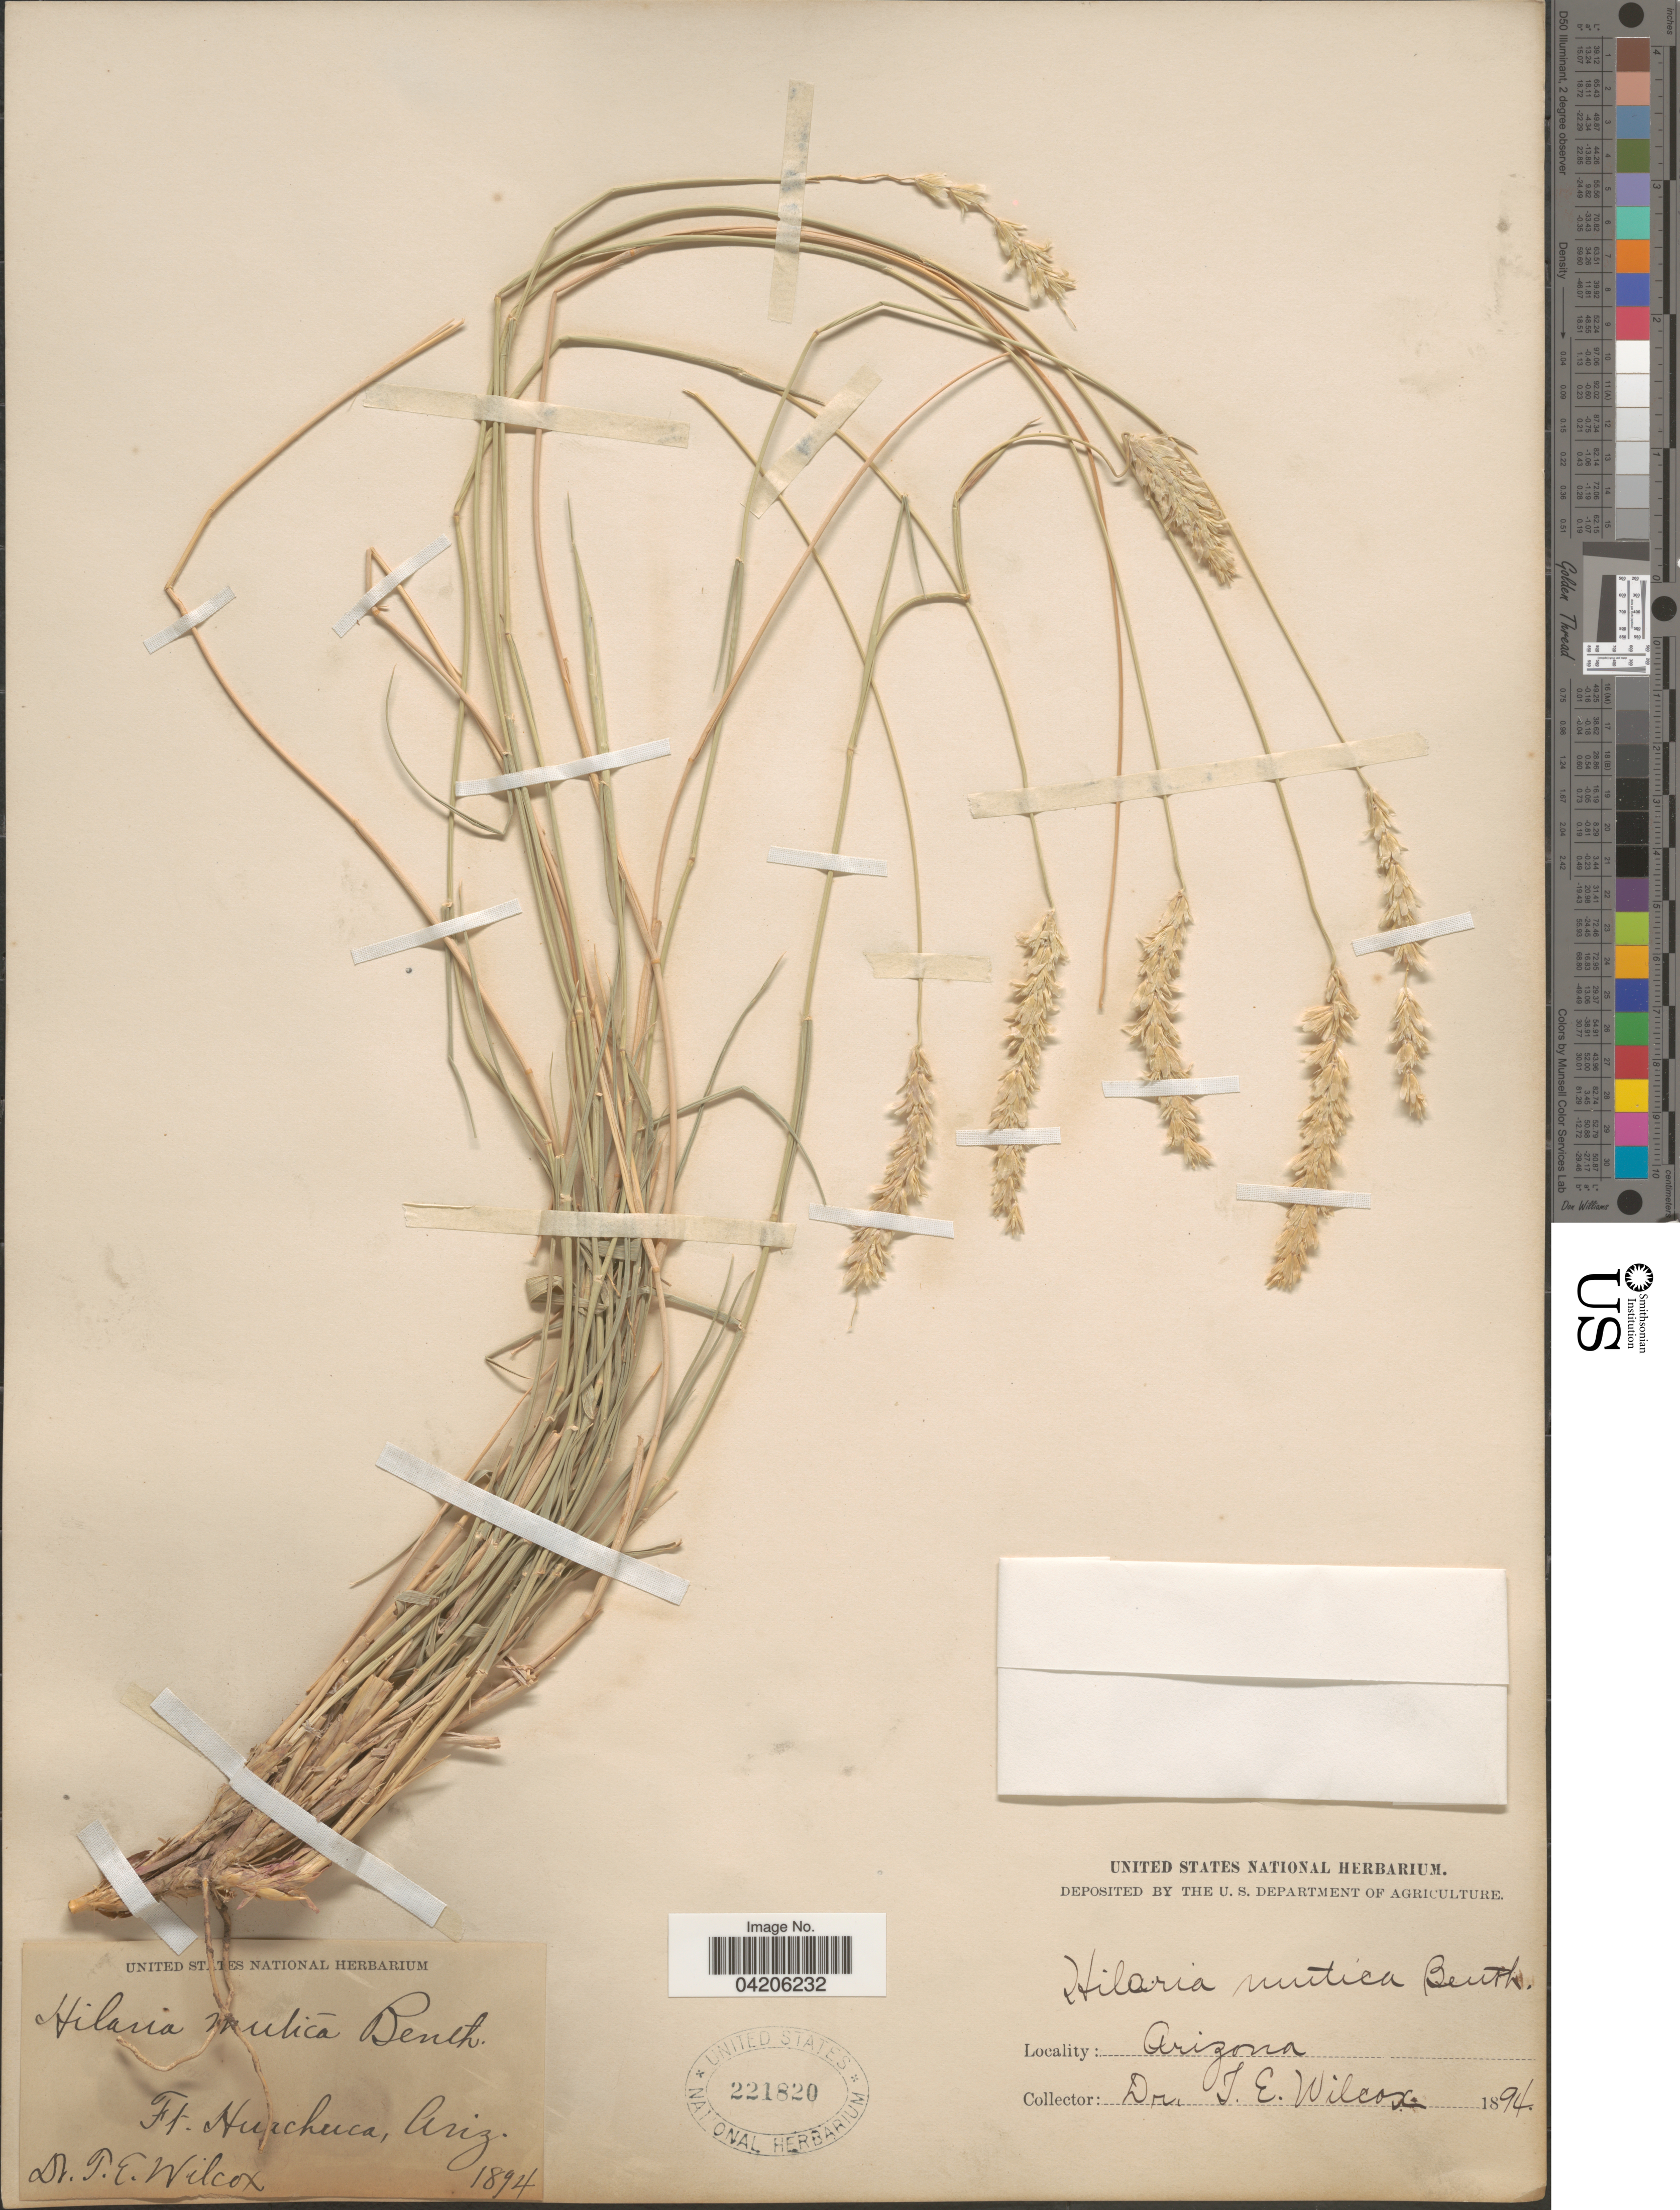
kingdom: Plantae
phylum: Tracheophyta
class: Liliopsida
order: Poales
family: Poaceae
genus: Hilaria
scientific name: Hilaria mutica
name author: (Buckley) Benth.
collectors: T. E. Wilcox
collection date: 1894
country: United States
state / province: Arizona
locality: Ft. Huachuca.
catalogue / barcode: US 221820